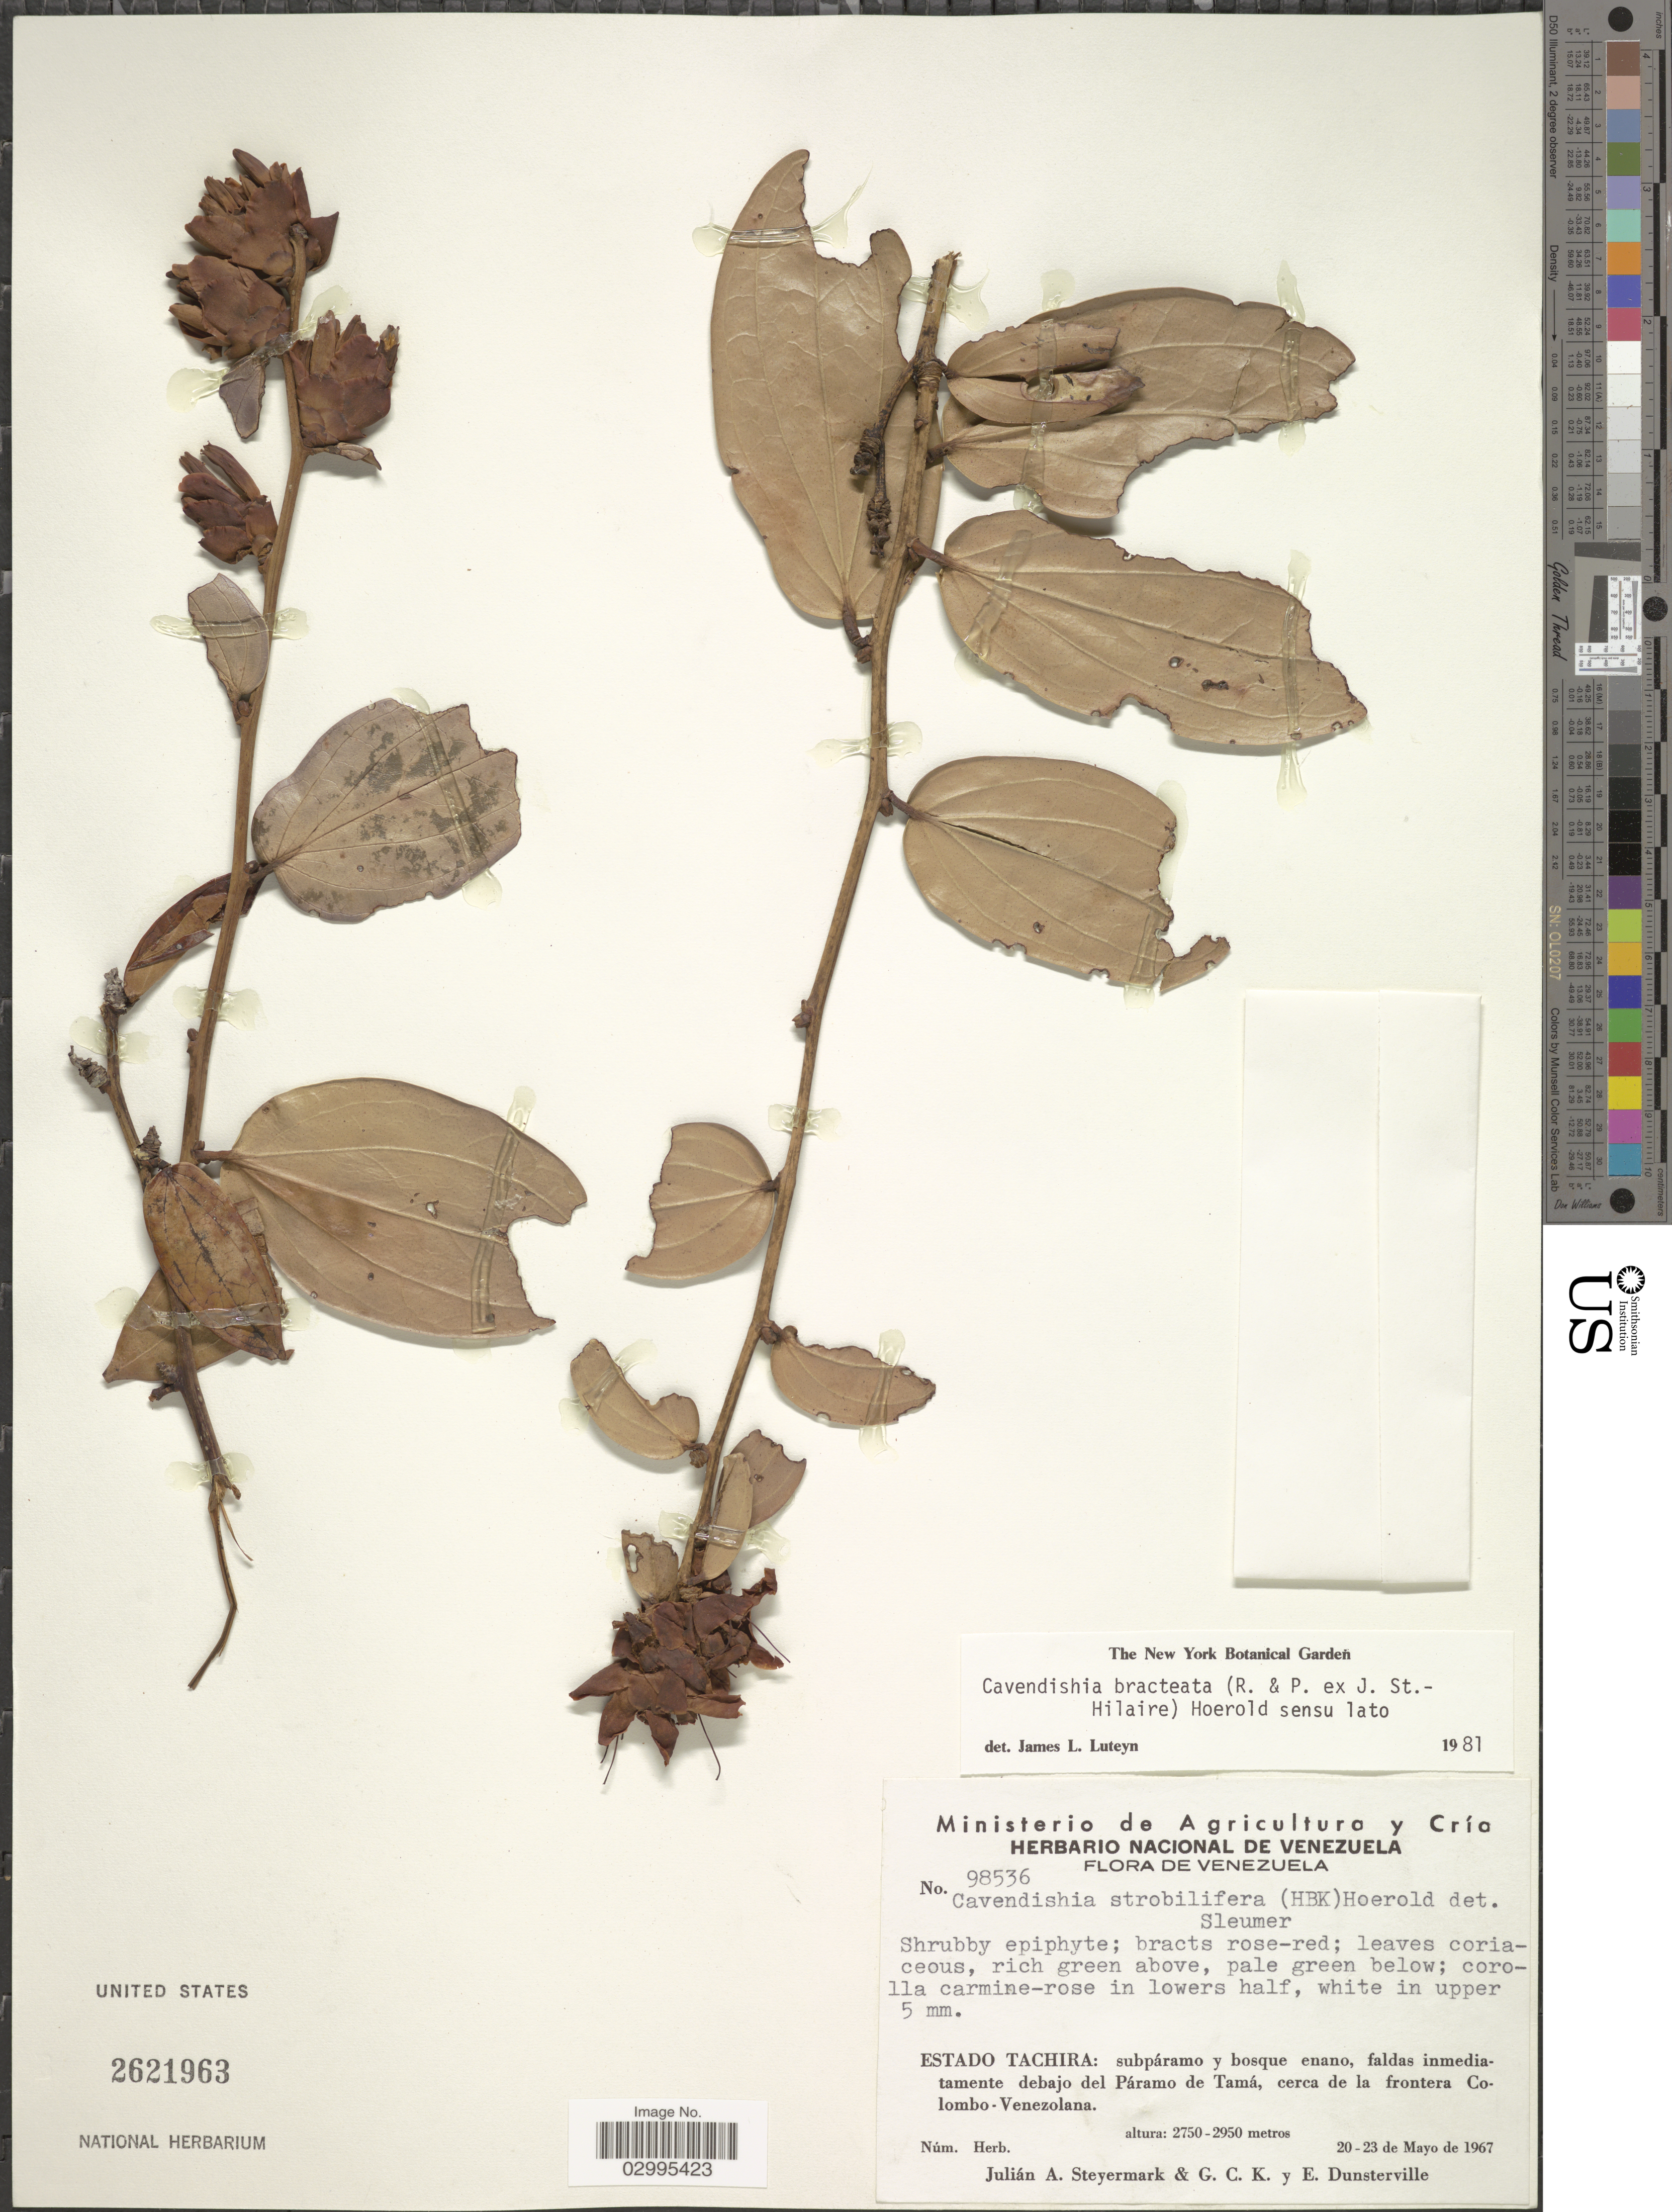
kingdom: Plantae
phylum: Tracheophyta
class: Magnoliopsida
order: Ericales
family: Ericaceae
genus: Cavendishia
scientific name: Cavendishia bracteata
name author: (Ruiz & Pav. ex J. St.-Hil.) Hoerold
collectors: J. Steyermark, G. C. K. Dunsterville & E. Dunsterville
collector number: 98536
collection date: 1967-05-20/1967-05-23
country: Venezuela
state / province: Tachira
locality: Subpáramo y bosque enano, faldas inmediatamente debajo del Páramo de Tamá, cerca d la frontera Colombo-Venezolana.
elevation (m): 2750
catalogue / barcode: US 2621963